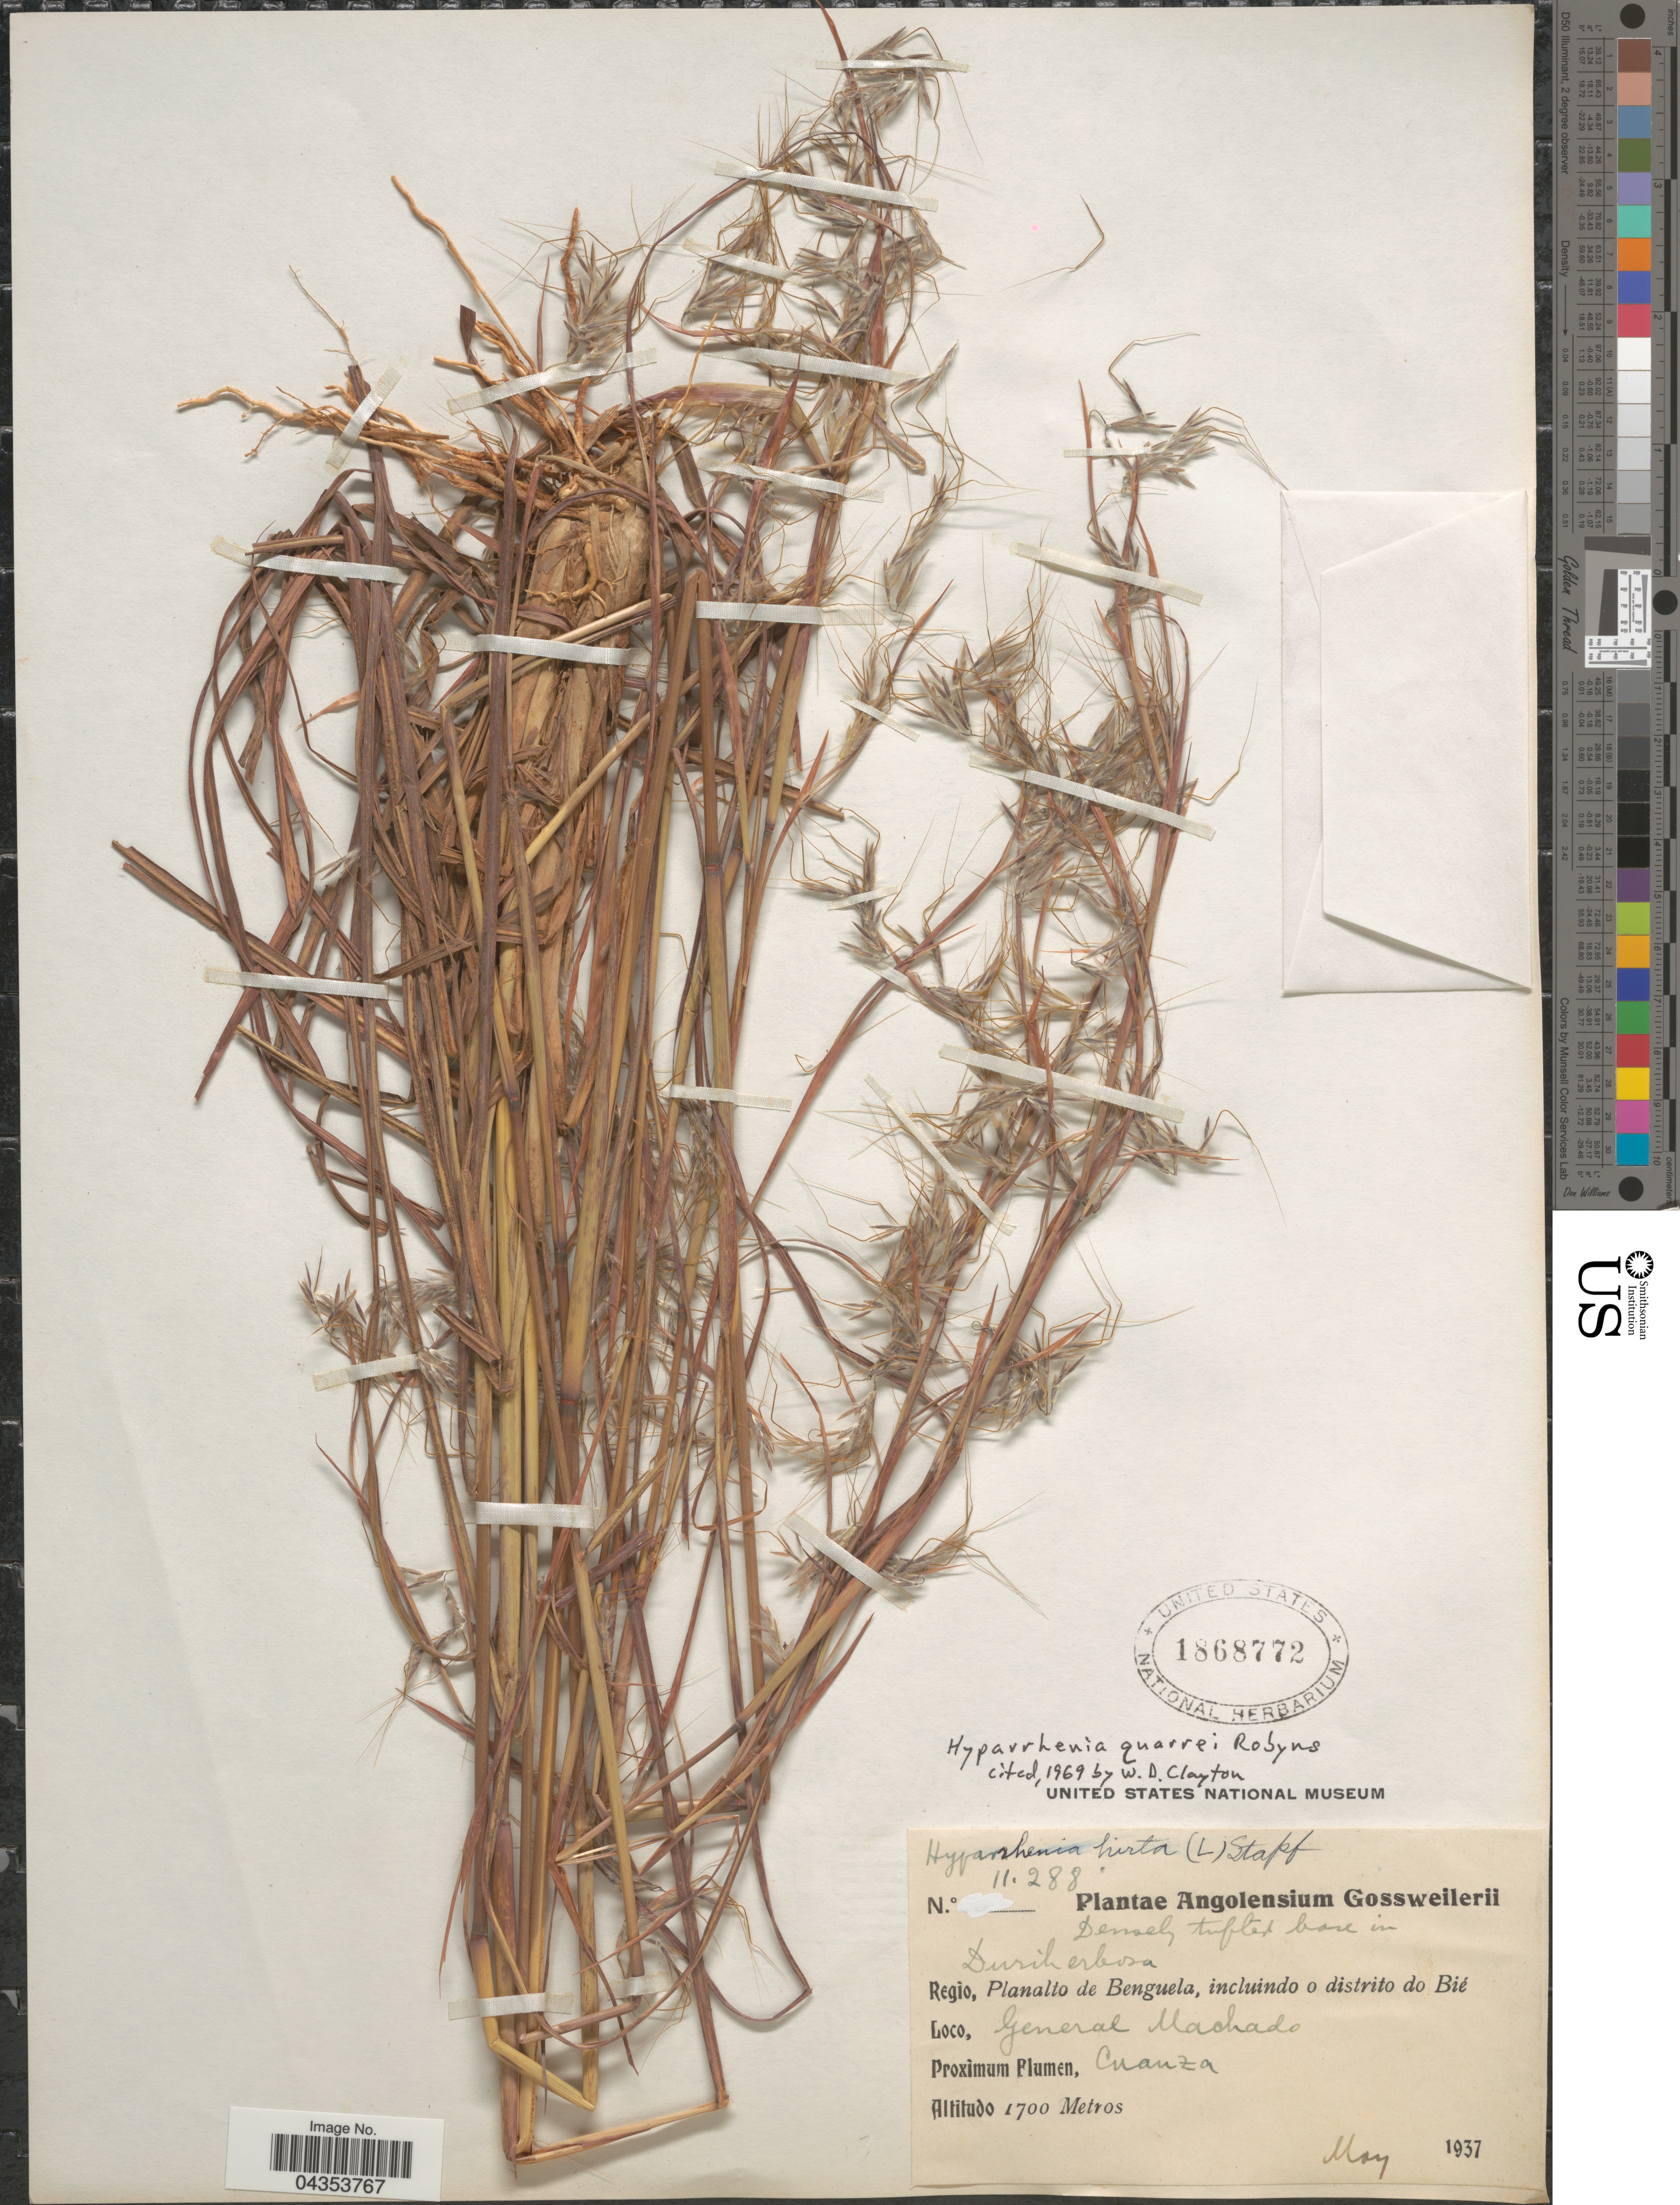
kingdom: Plantae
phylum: Tracheophyta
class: Liliopsida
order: Poales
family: Poaceae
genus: Hyparrhenia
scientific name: Hyparrhenia quarrei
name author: Robyns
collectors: -. Gossweiler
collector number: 11288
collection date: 1937-05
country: Angola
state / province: Benguela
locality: Regio, Planalto de Benguela, incluindo o distrito do Bié. General Machado. Proximum Plumen, Cuanza.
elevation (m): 1700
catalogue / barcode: US 1868772